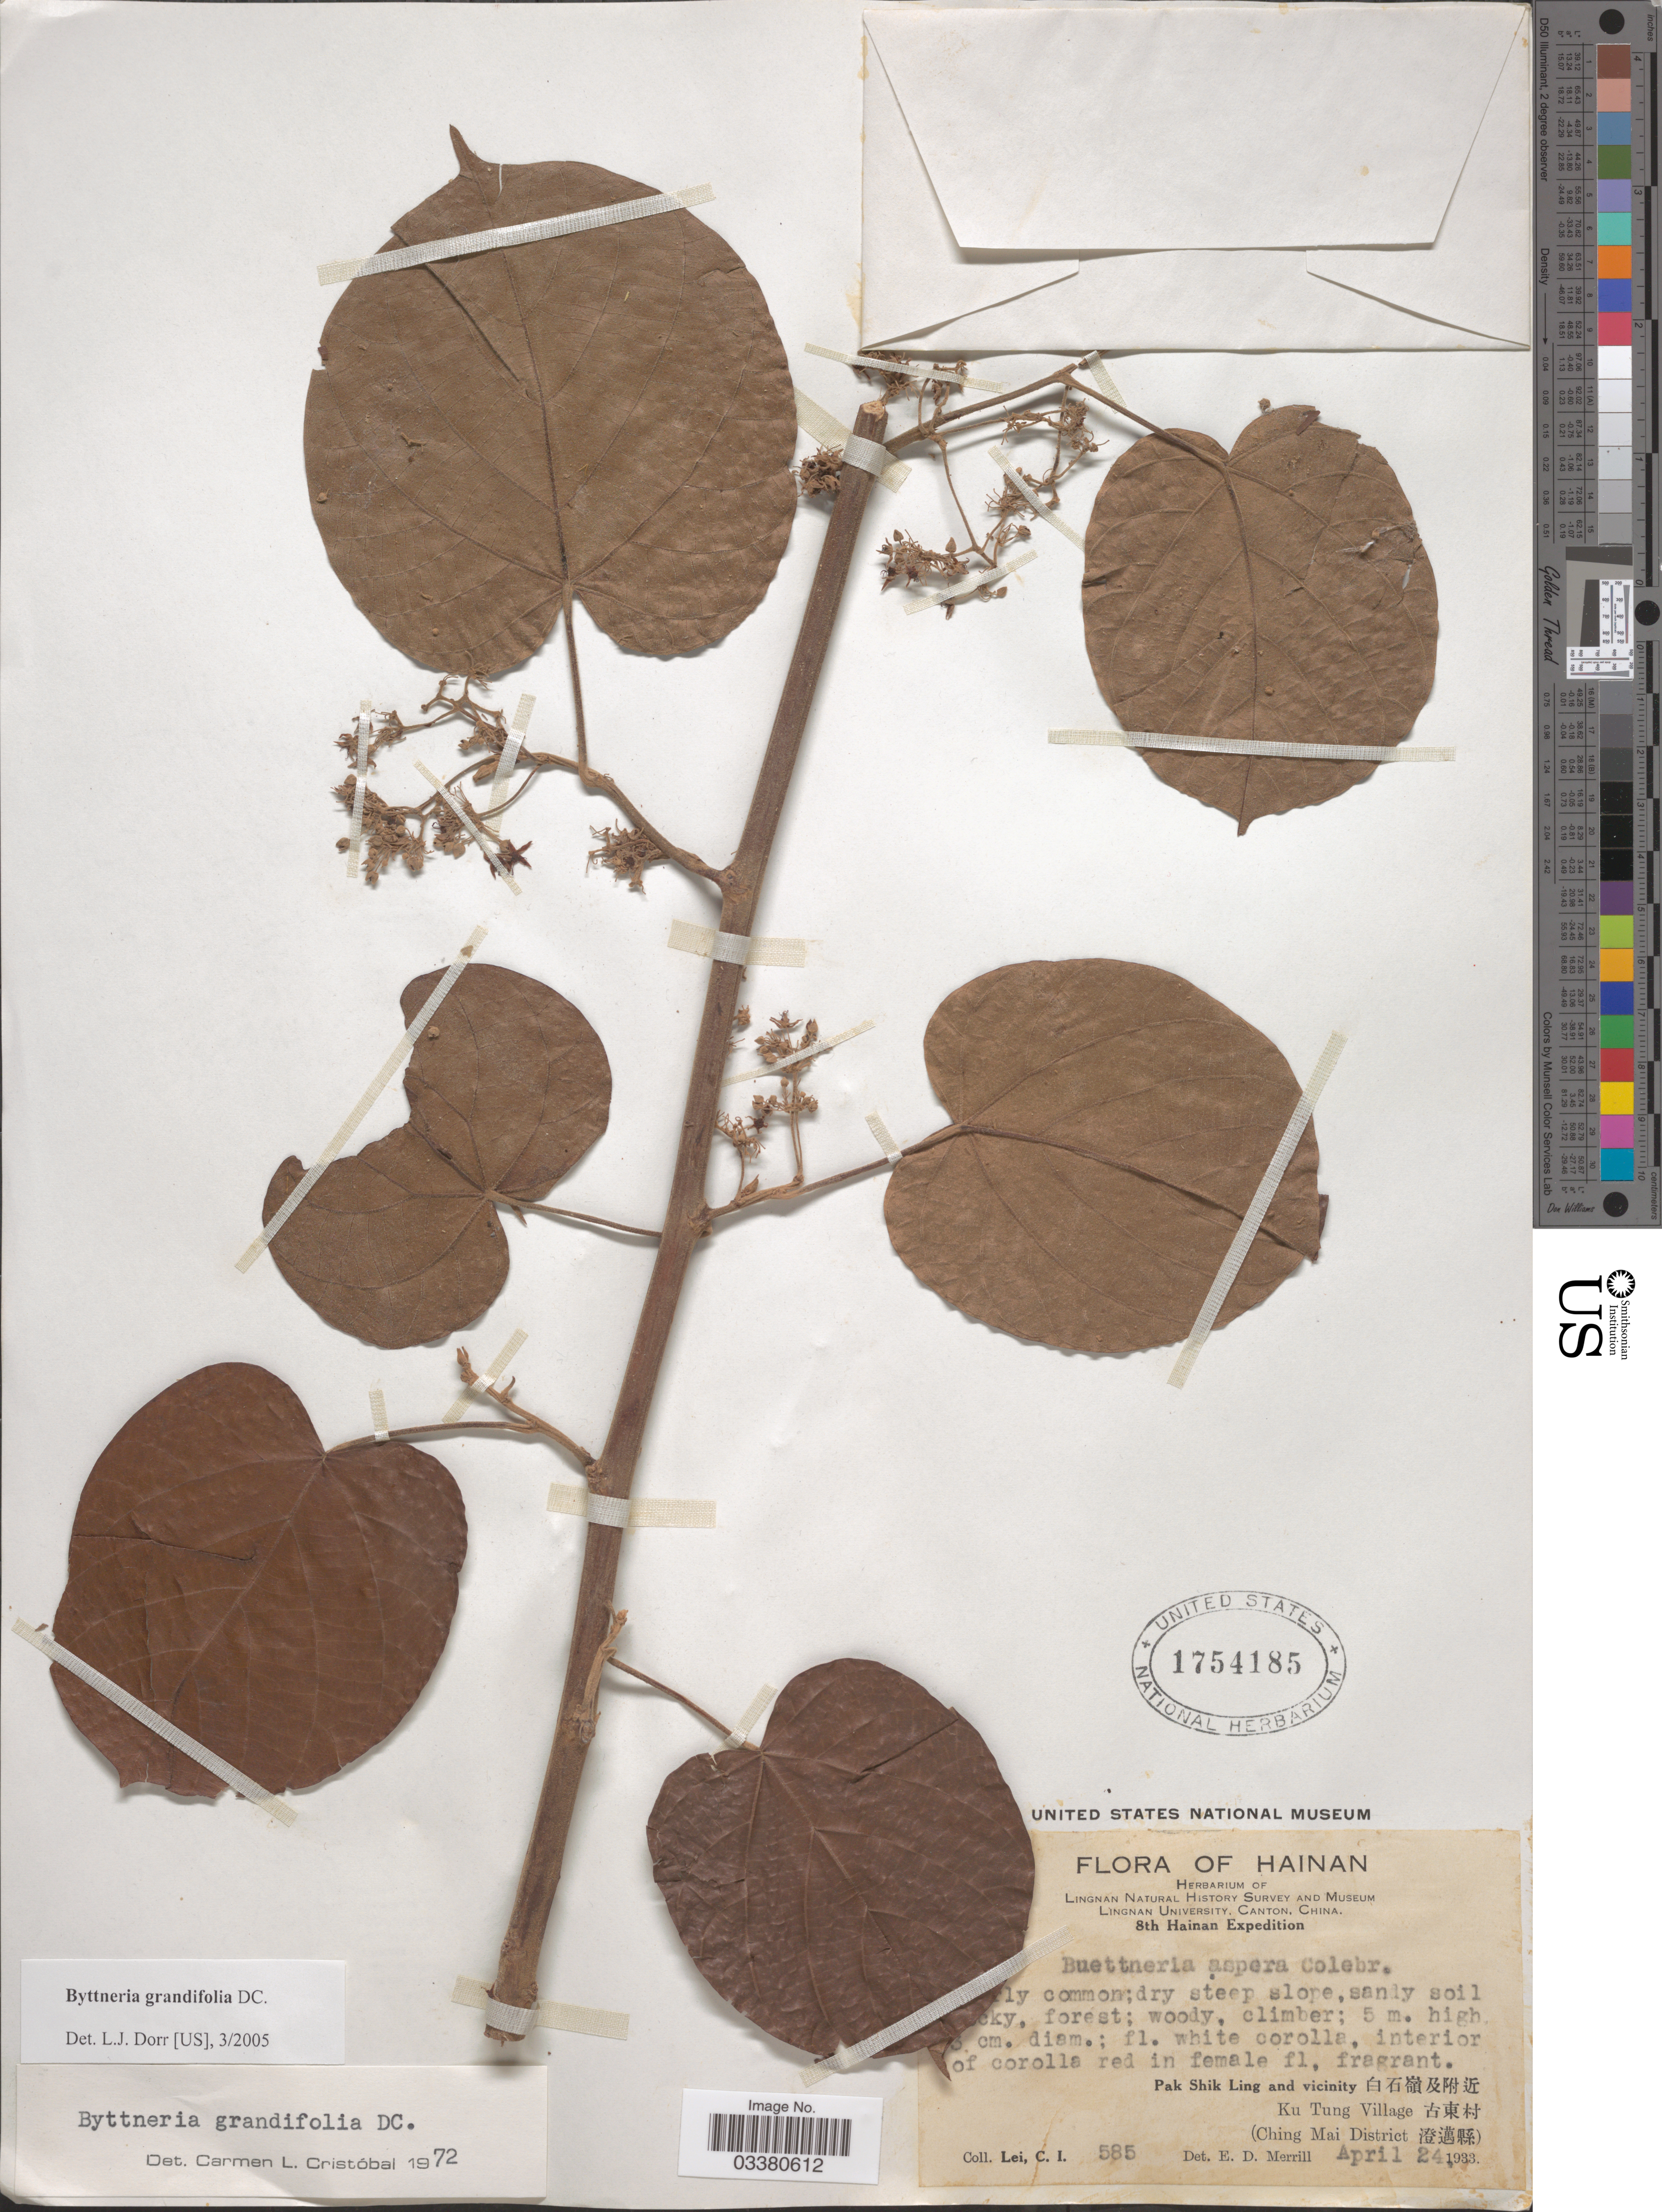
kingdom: Plantae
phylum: Tracheophyta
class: Magnoliopsida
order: Malvales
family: Malvaceae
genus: Byttneria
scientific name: Byttneria grandifolia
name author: DC.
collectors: C. I. Lei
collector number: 585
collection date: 1933-04-24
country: China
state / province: Hainan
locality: PakShikLing and Vicinity, Ku Tung Village, (Ching Mai District), (Ching Mai District.)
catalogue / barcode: US 1754185